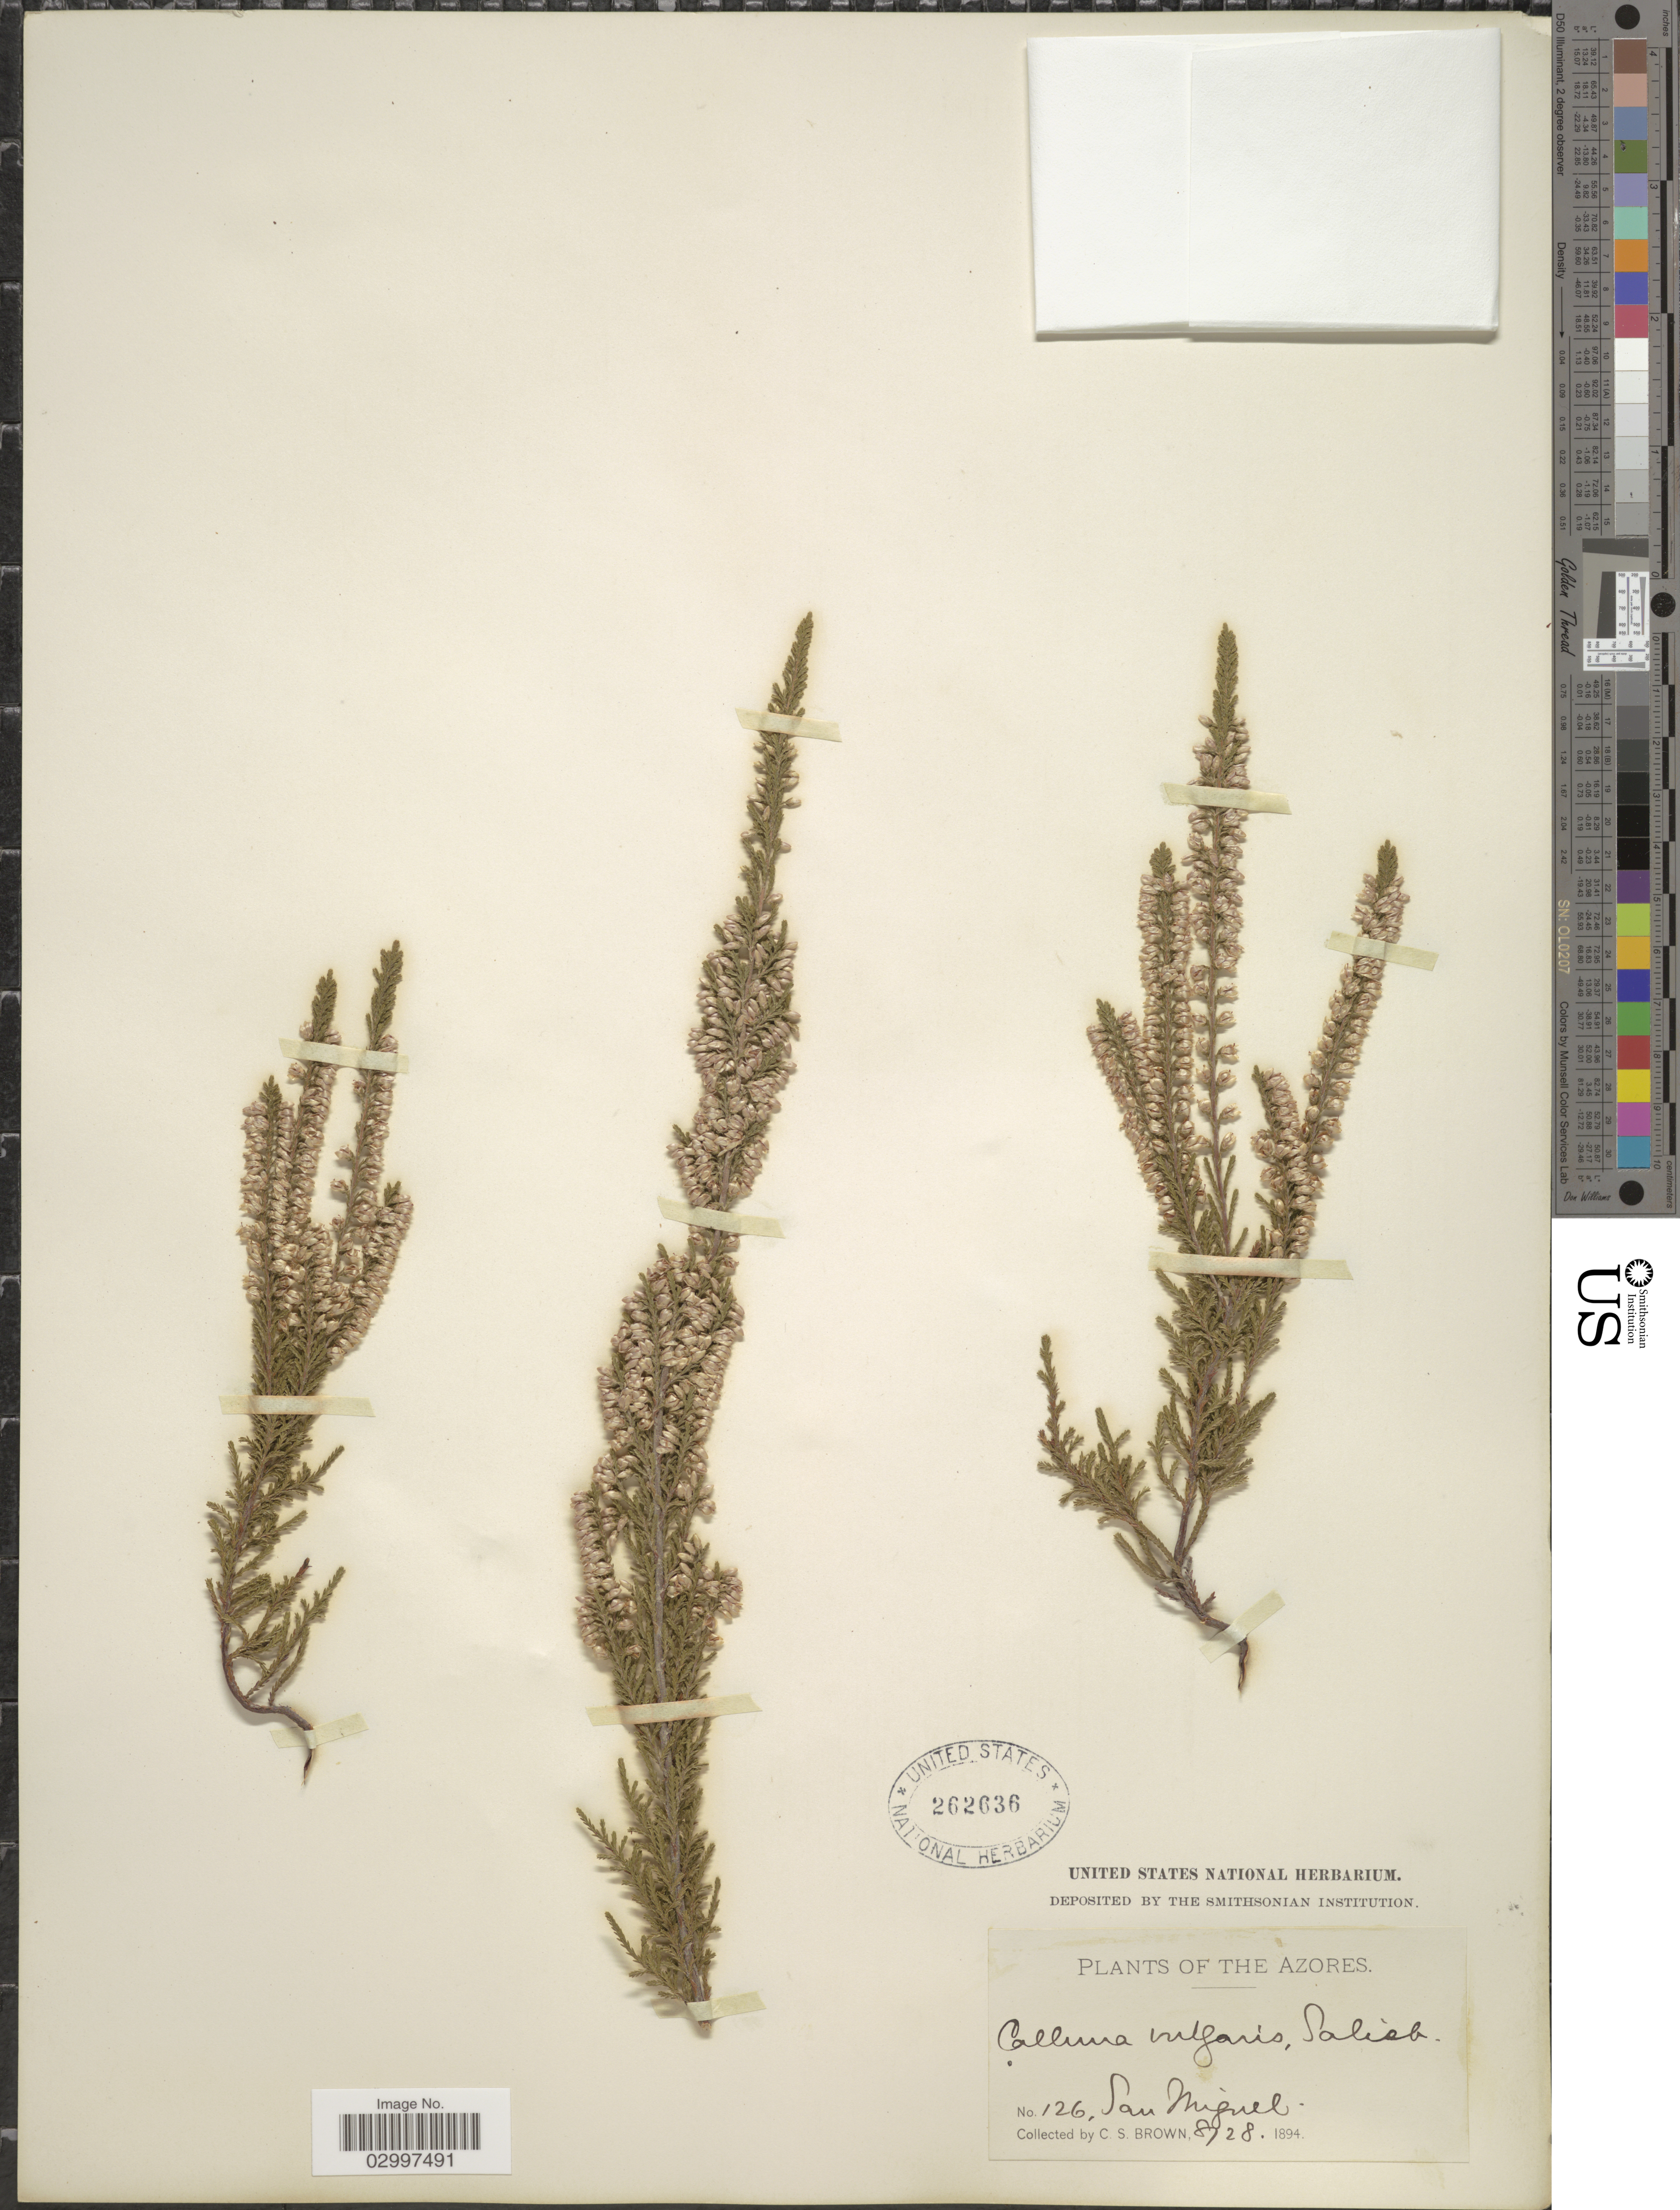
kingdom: Plantae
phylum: Tracheophyta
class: Magnoliopsida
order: Ericales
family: Ericaceae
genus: Calluna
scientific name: Calluna vulgaris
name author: (L.) Hull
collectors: C. S. Brown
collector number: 126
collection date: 1894-08-28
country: Portugal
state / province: Azores (Aut. Reg.)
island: São Miguel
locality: San Miguel.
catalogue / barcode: US 262636